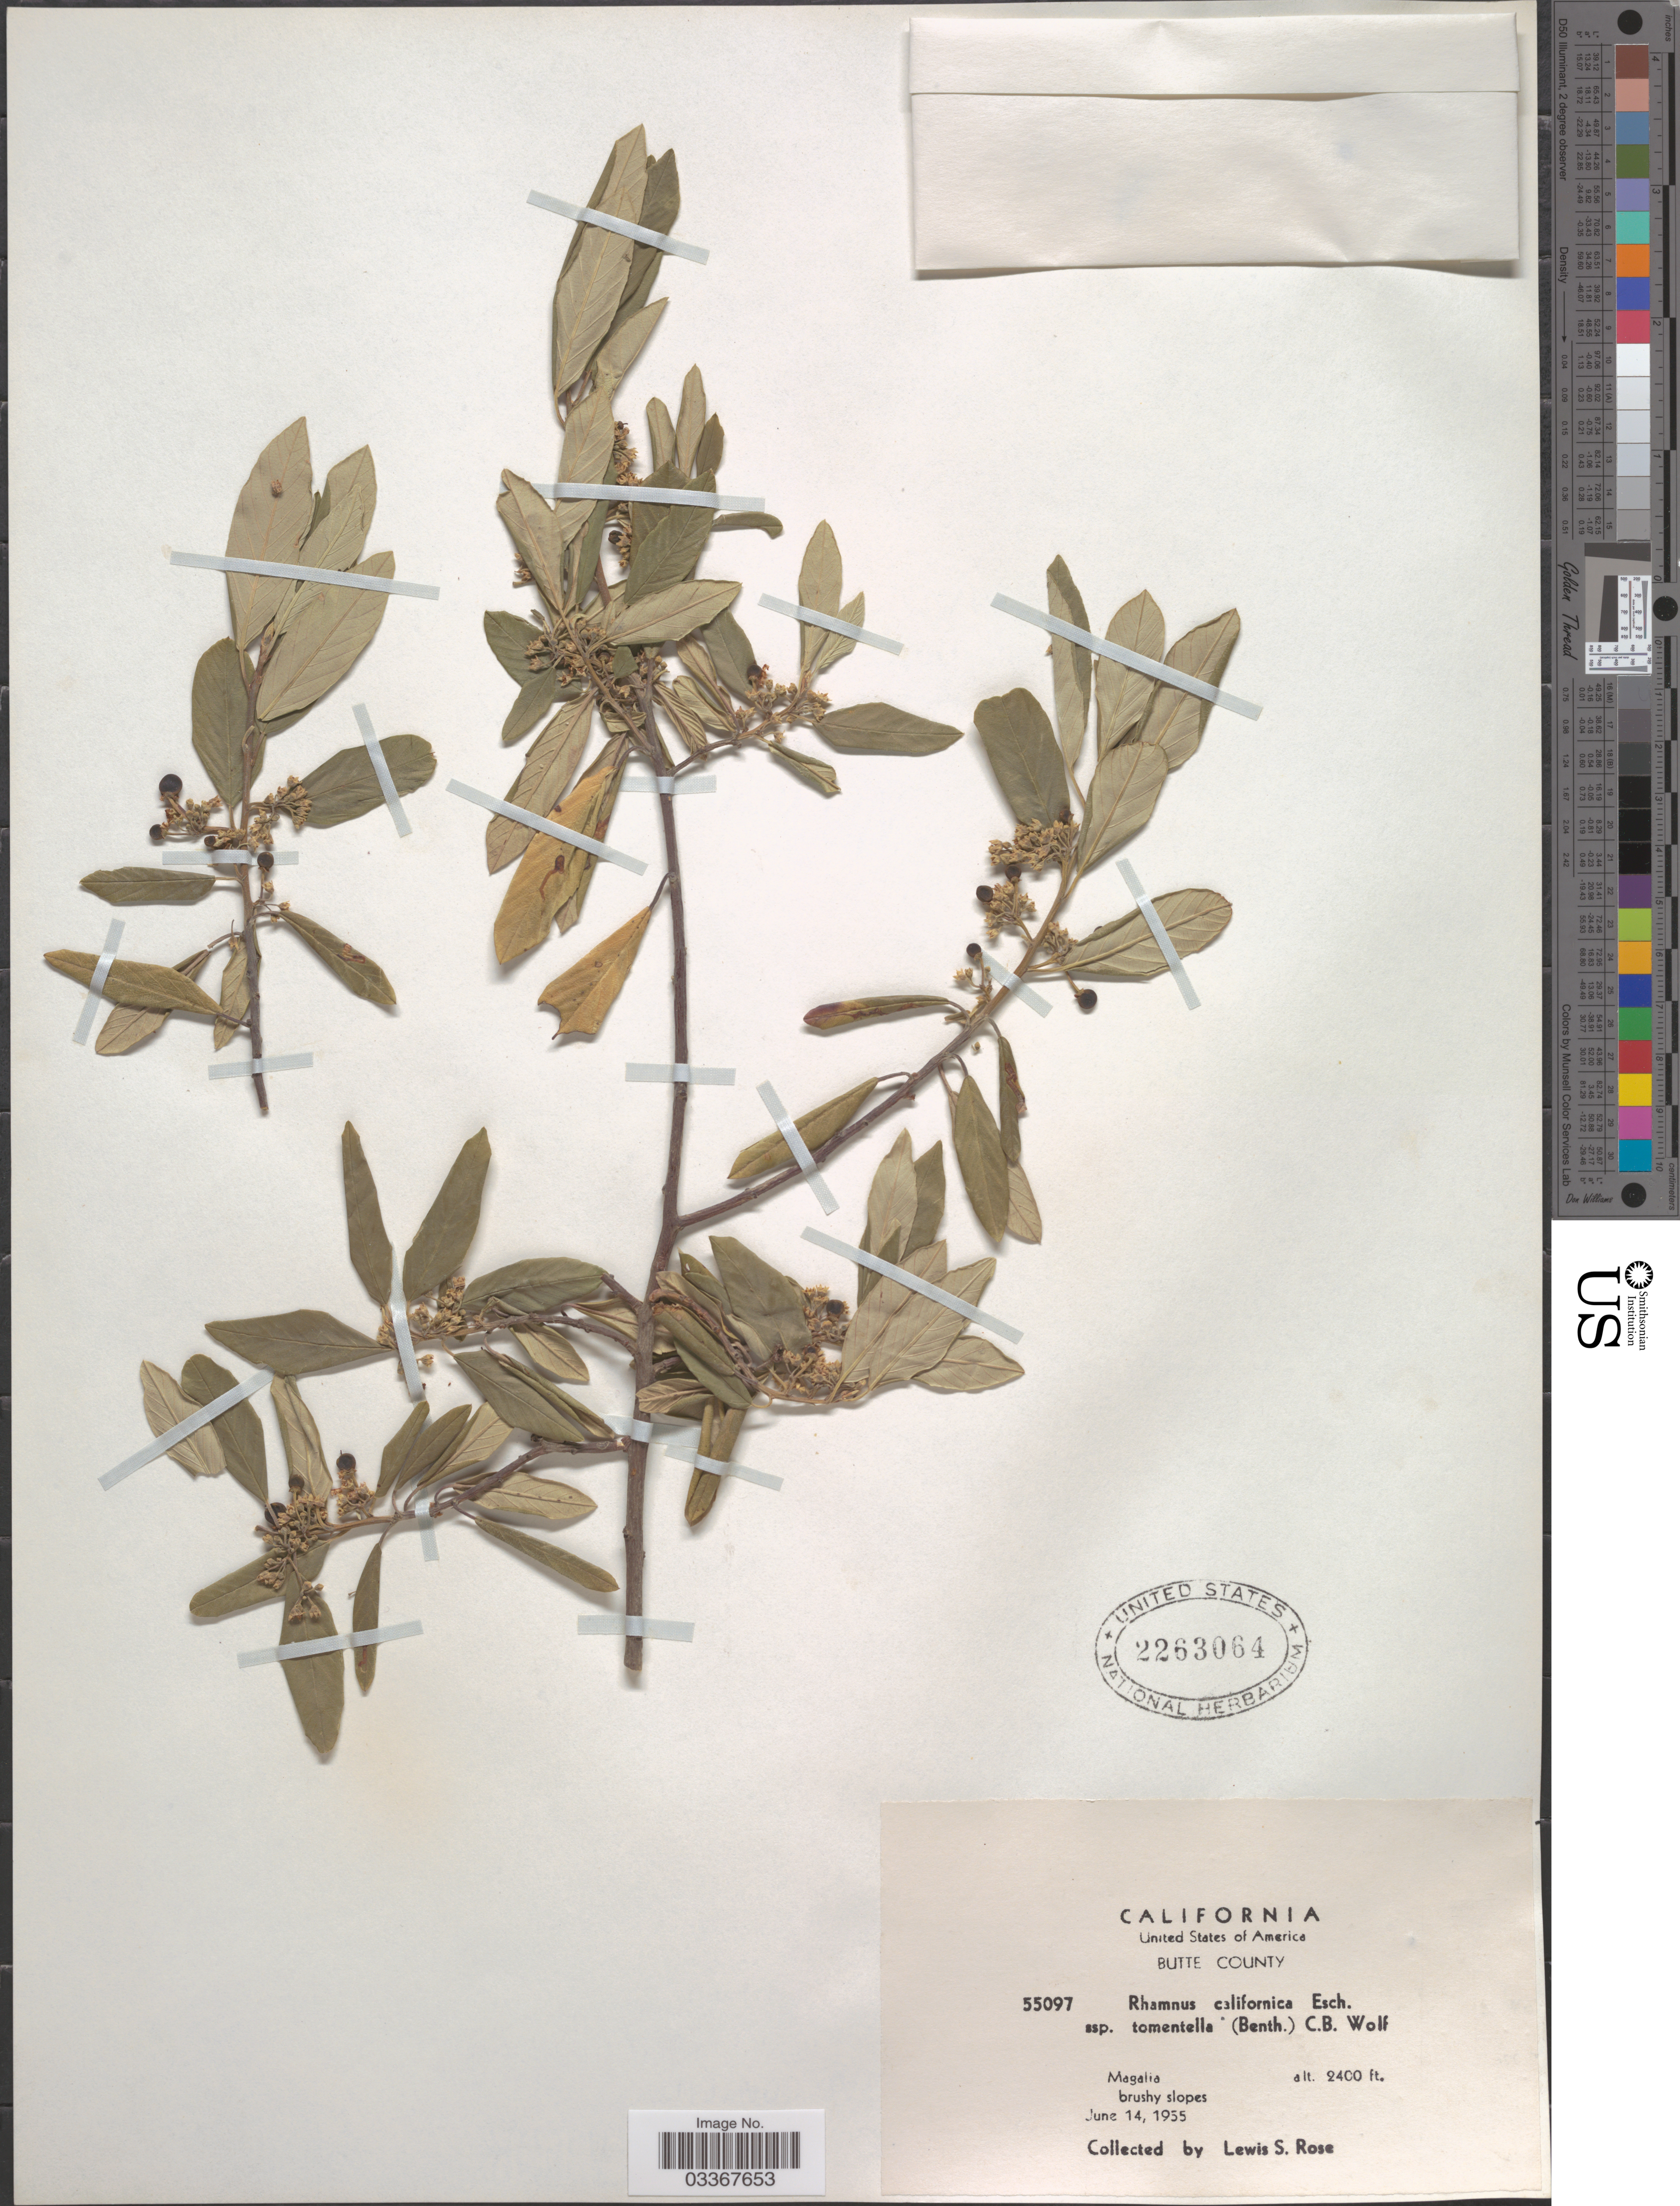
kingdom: Plantae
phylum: Tracheophyta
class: Magnoliopsida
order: Rosales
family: Rhamnaceae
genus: Frangula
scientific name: Frangula californica subsp. tomentella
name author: (Benth.) Kartesz & Gandhi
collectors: L. S. Rose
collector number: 55097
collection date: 1955-06-14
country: United States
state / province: California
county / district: Butte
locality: Butte County, Magalia.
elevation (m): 732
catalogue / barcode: US 2263064